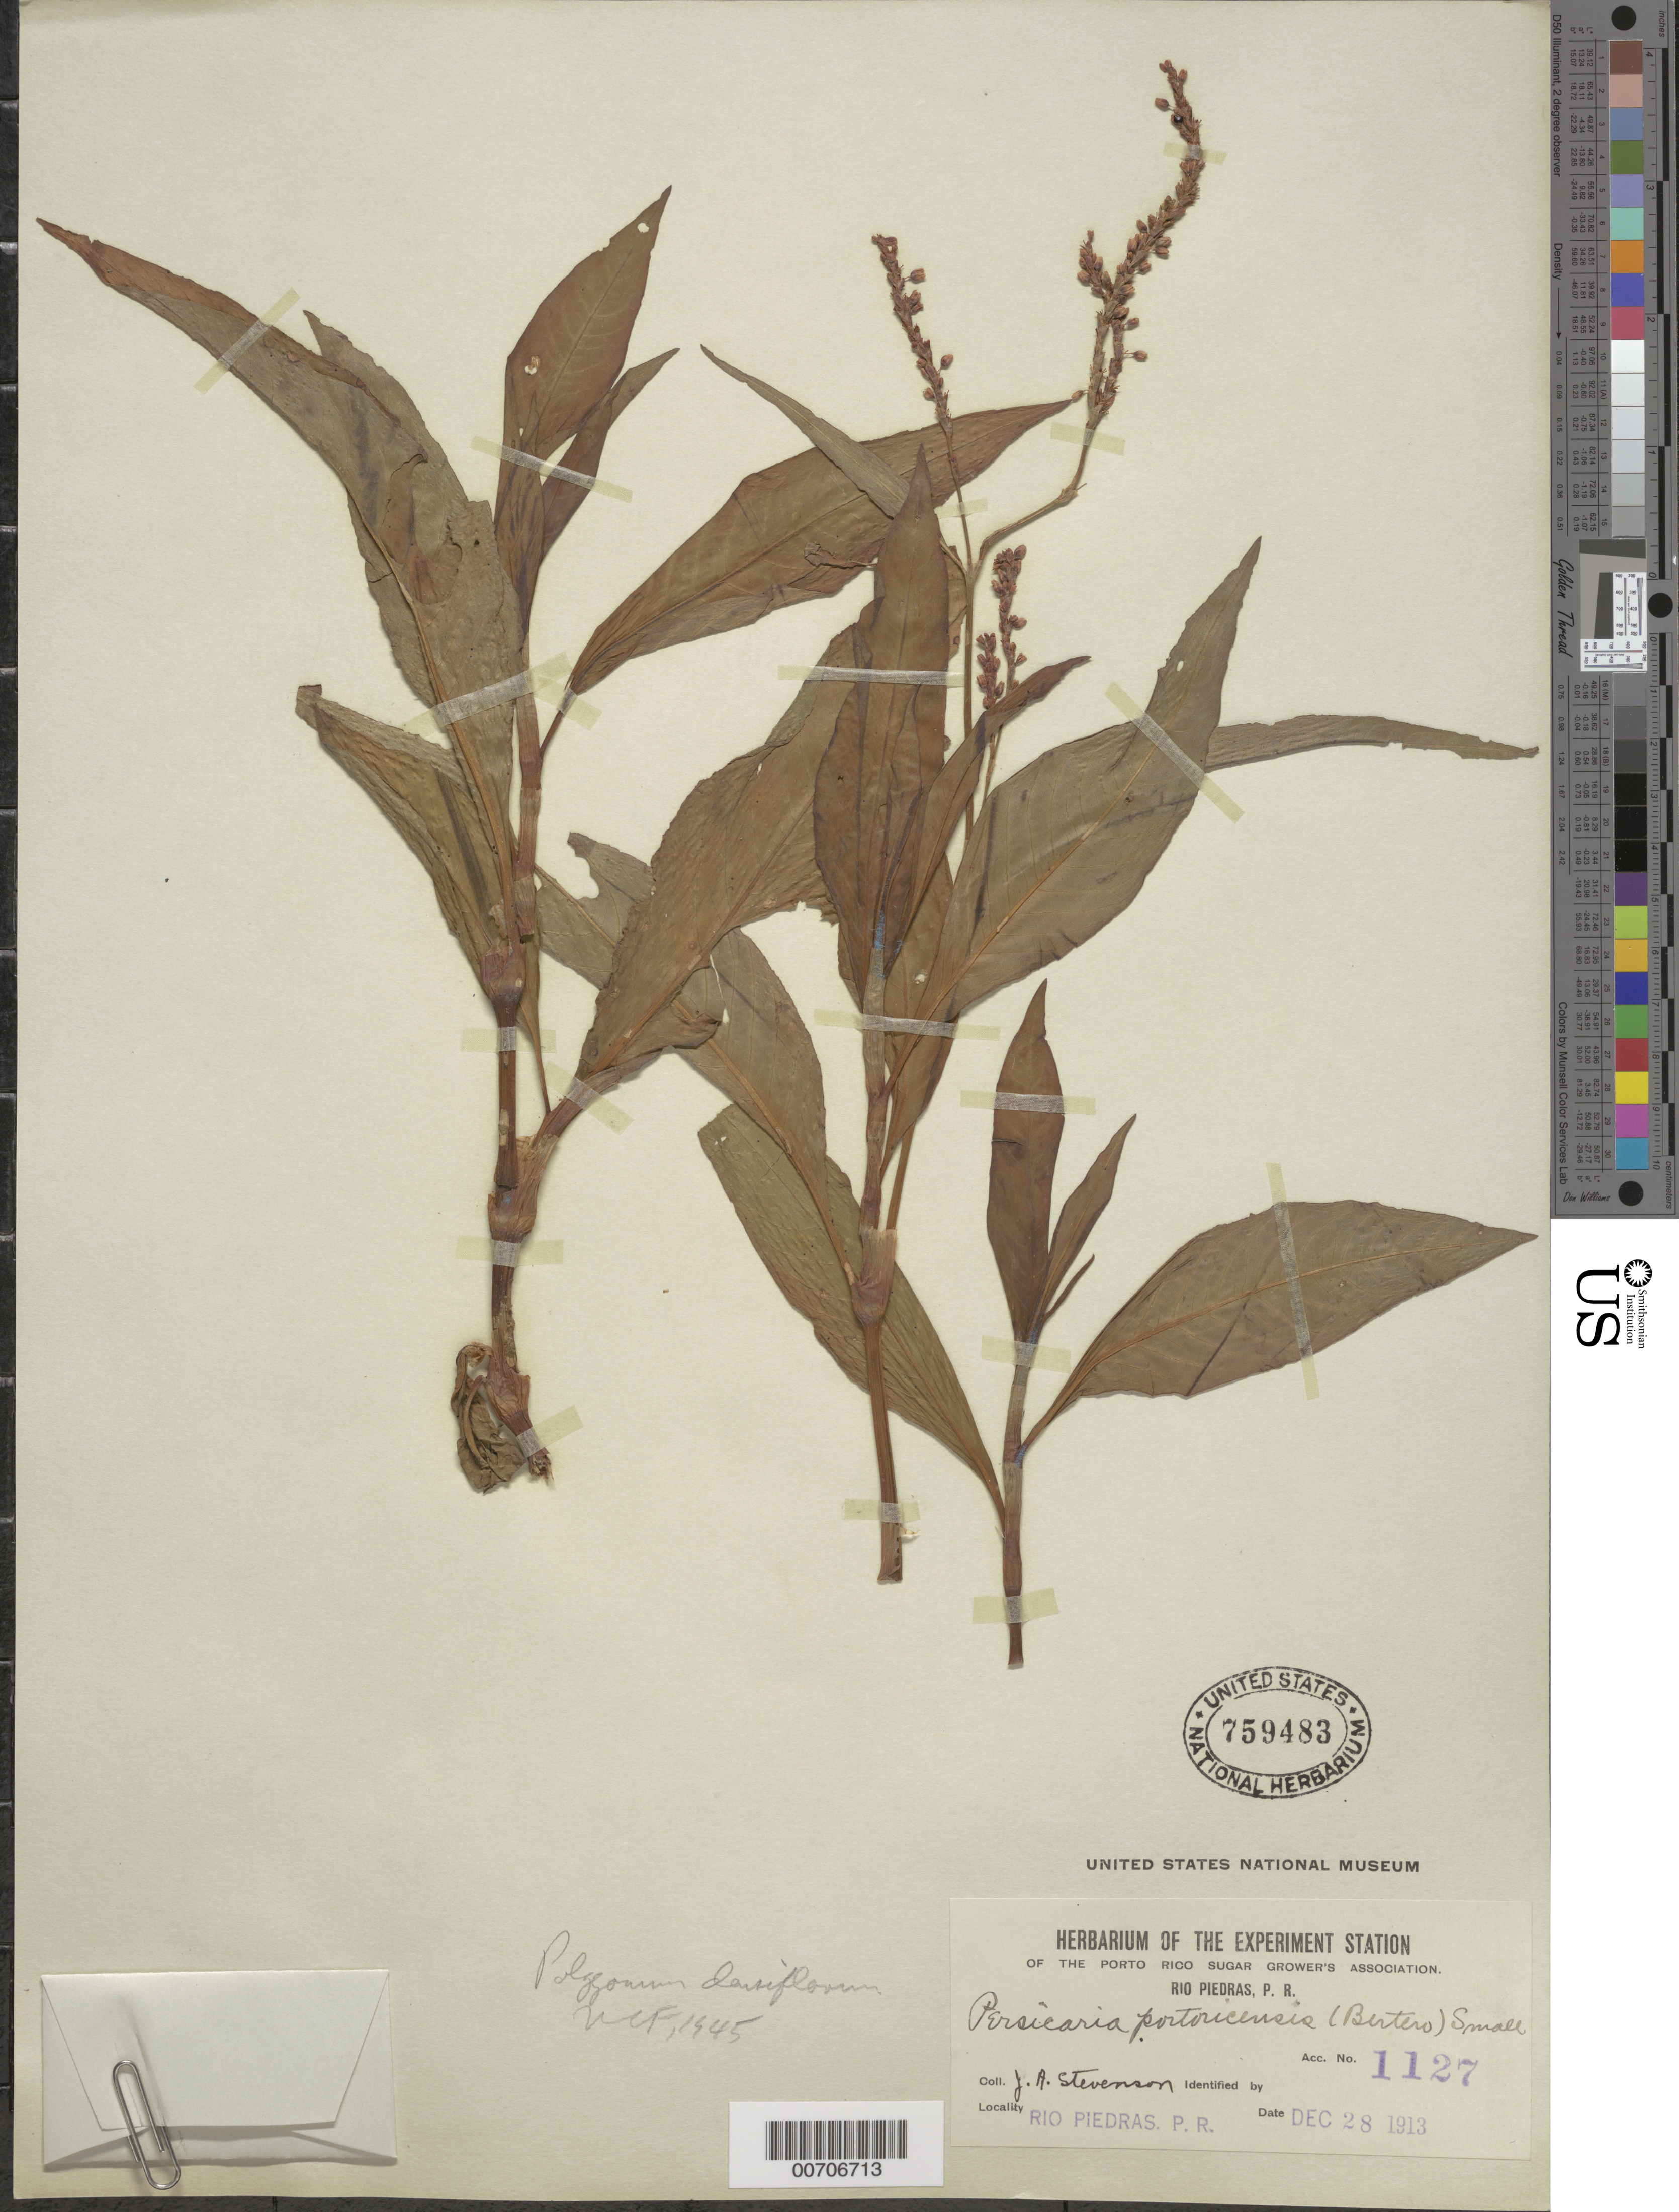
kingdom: Plantae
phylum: Tracheophyta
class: Magnoliopsida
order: Caryophyllales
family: Polygonaceae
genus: Polygonum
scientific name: Polygonum pringlei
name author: Small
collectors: J. Stevenson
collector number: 1127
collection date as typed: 28 Dce 1913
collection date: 1913-12-28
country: Puerto Rico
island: Greater Antilles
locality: Río Piedras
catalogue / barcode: US 759483